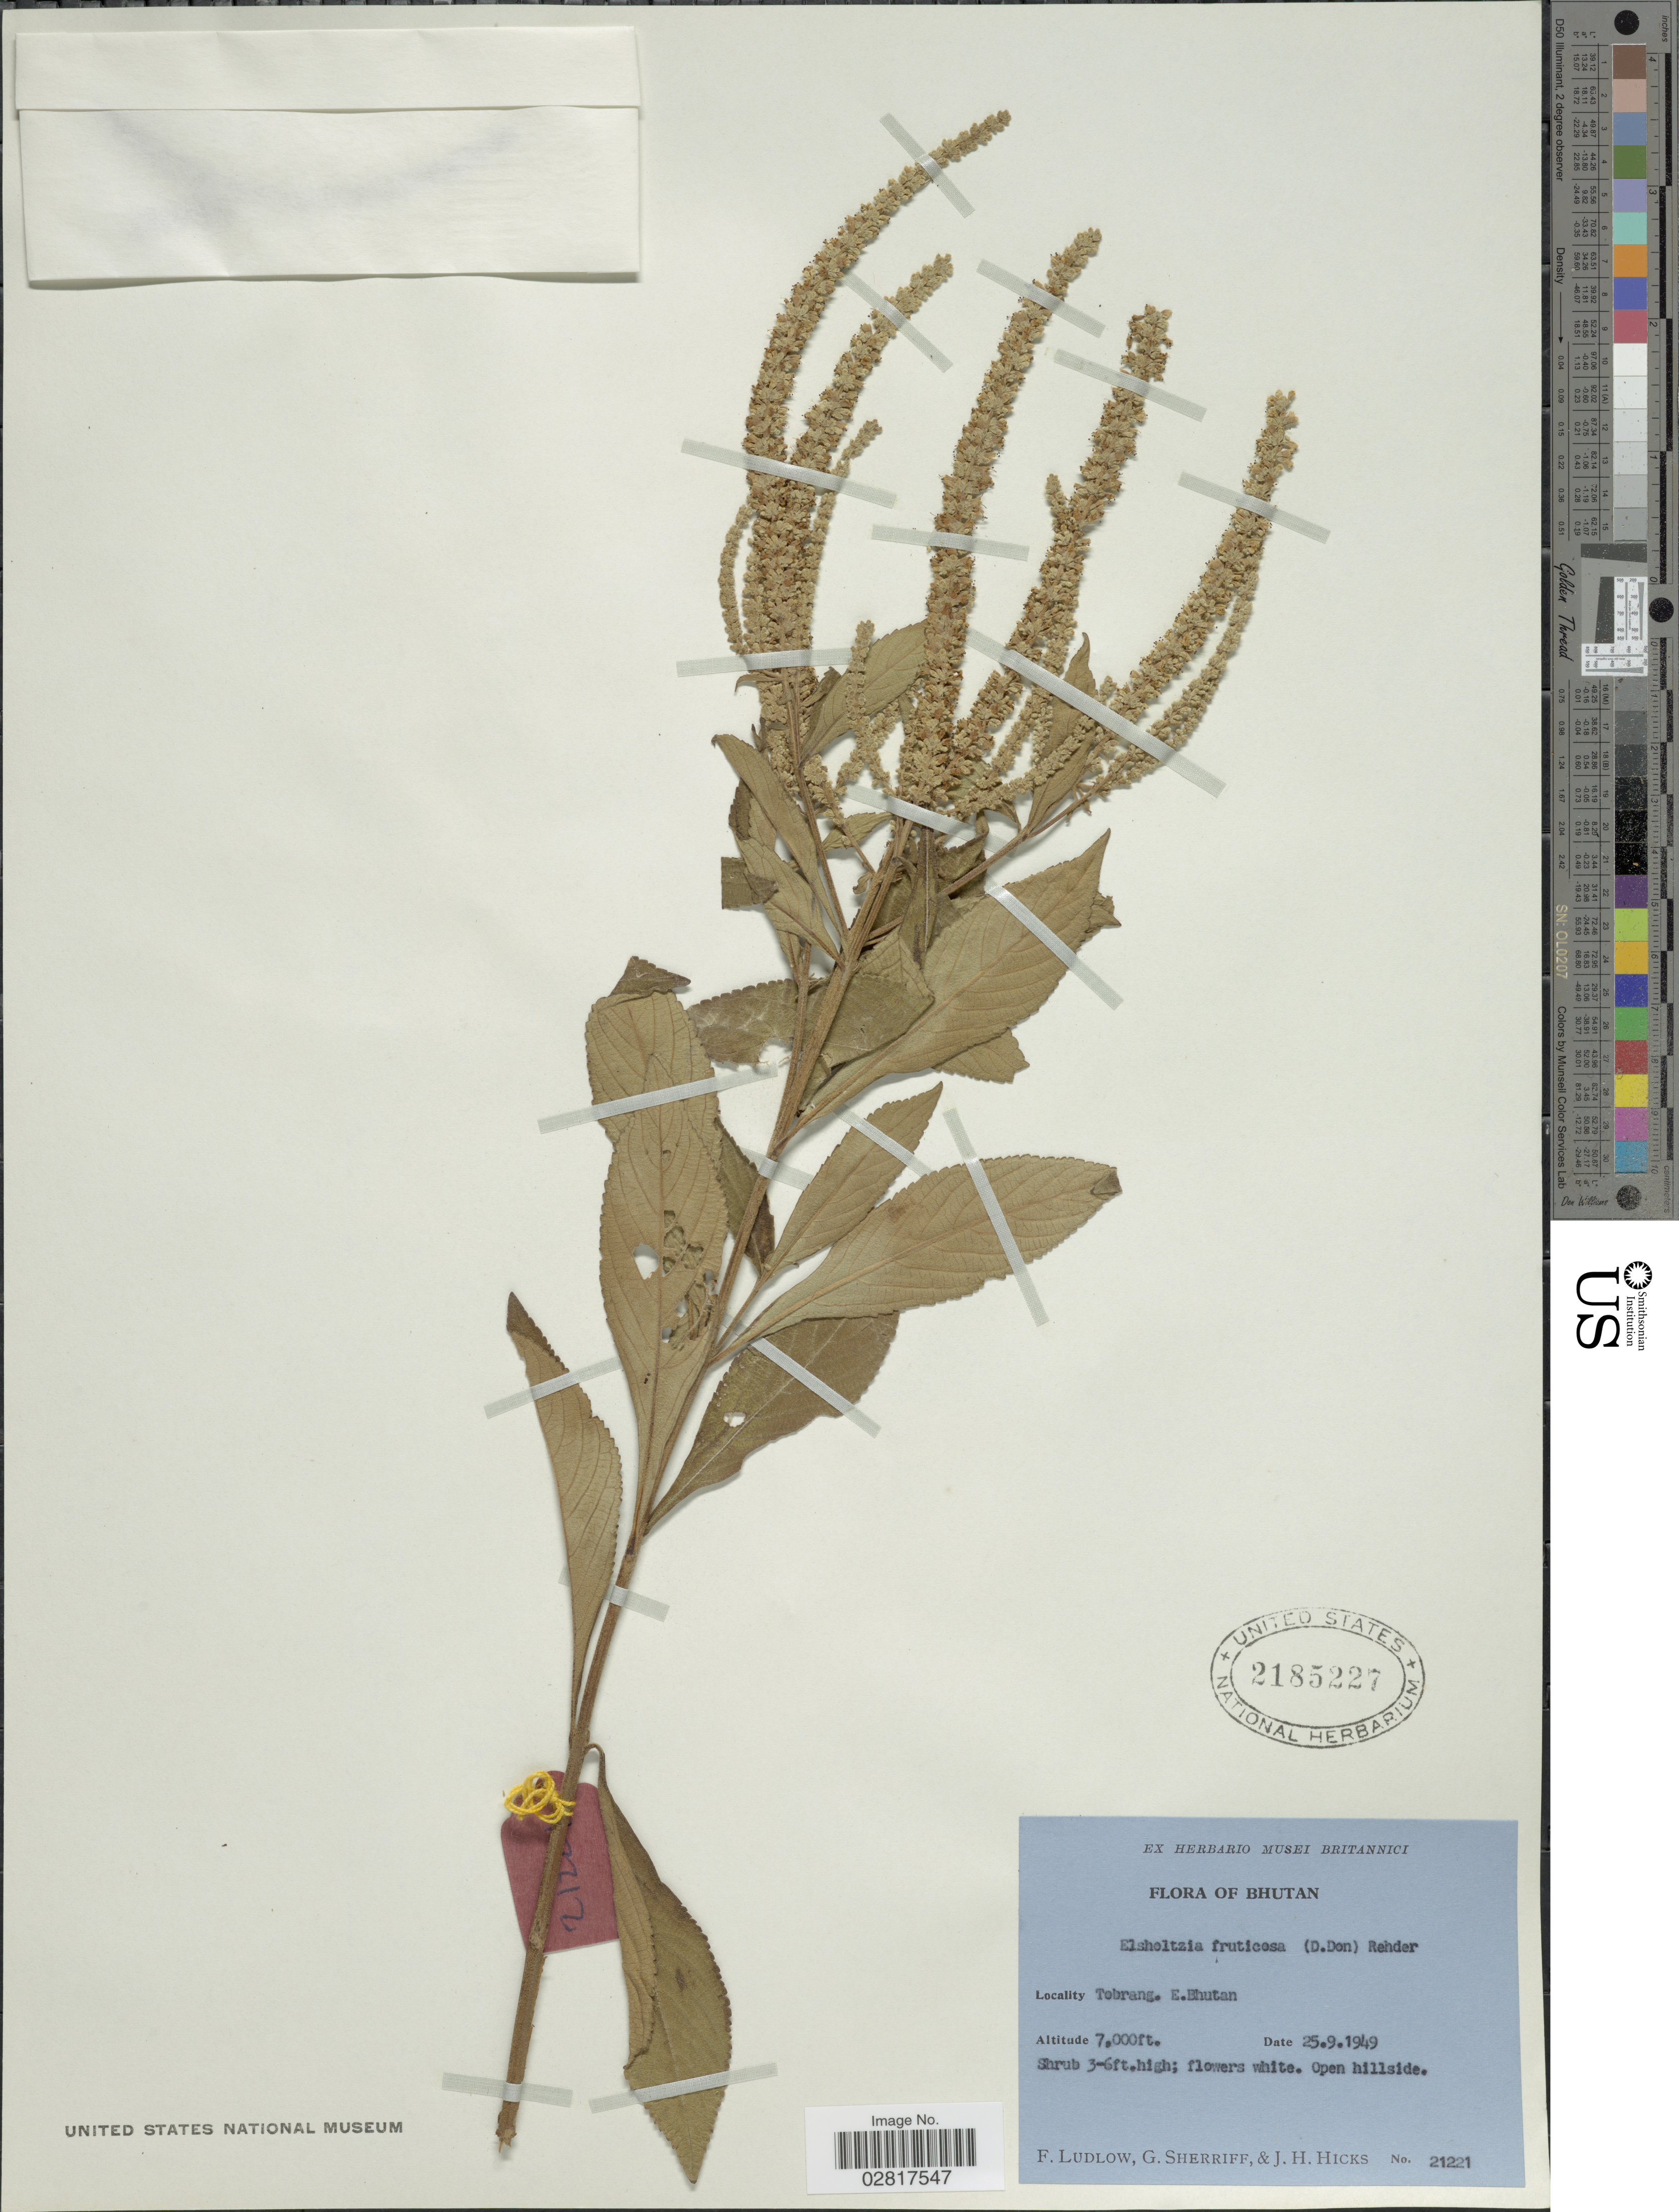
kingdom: Plantae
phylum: Tracheophyta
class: Magnoliopsida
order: Lamiales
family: Lamiaceae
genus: Elsholtzia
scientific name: Elsholtzia fruticosa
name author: (D. Don) Rehder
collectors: F. Ludlow, G. Sherriff & J. H. Hicks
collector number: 21221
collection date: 1949-09-25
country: Bhutan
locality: Tobrang. E. Bhutan.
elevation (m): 2134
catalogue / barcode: US 2185227